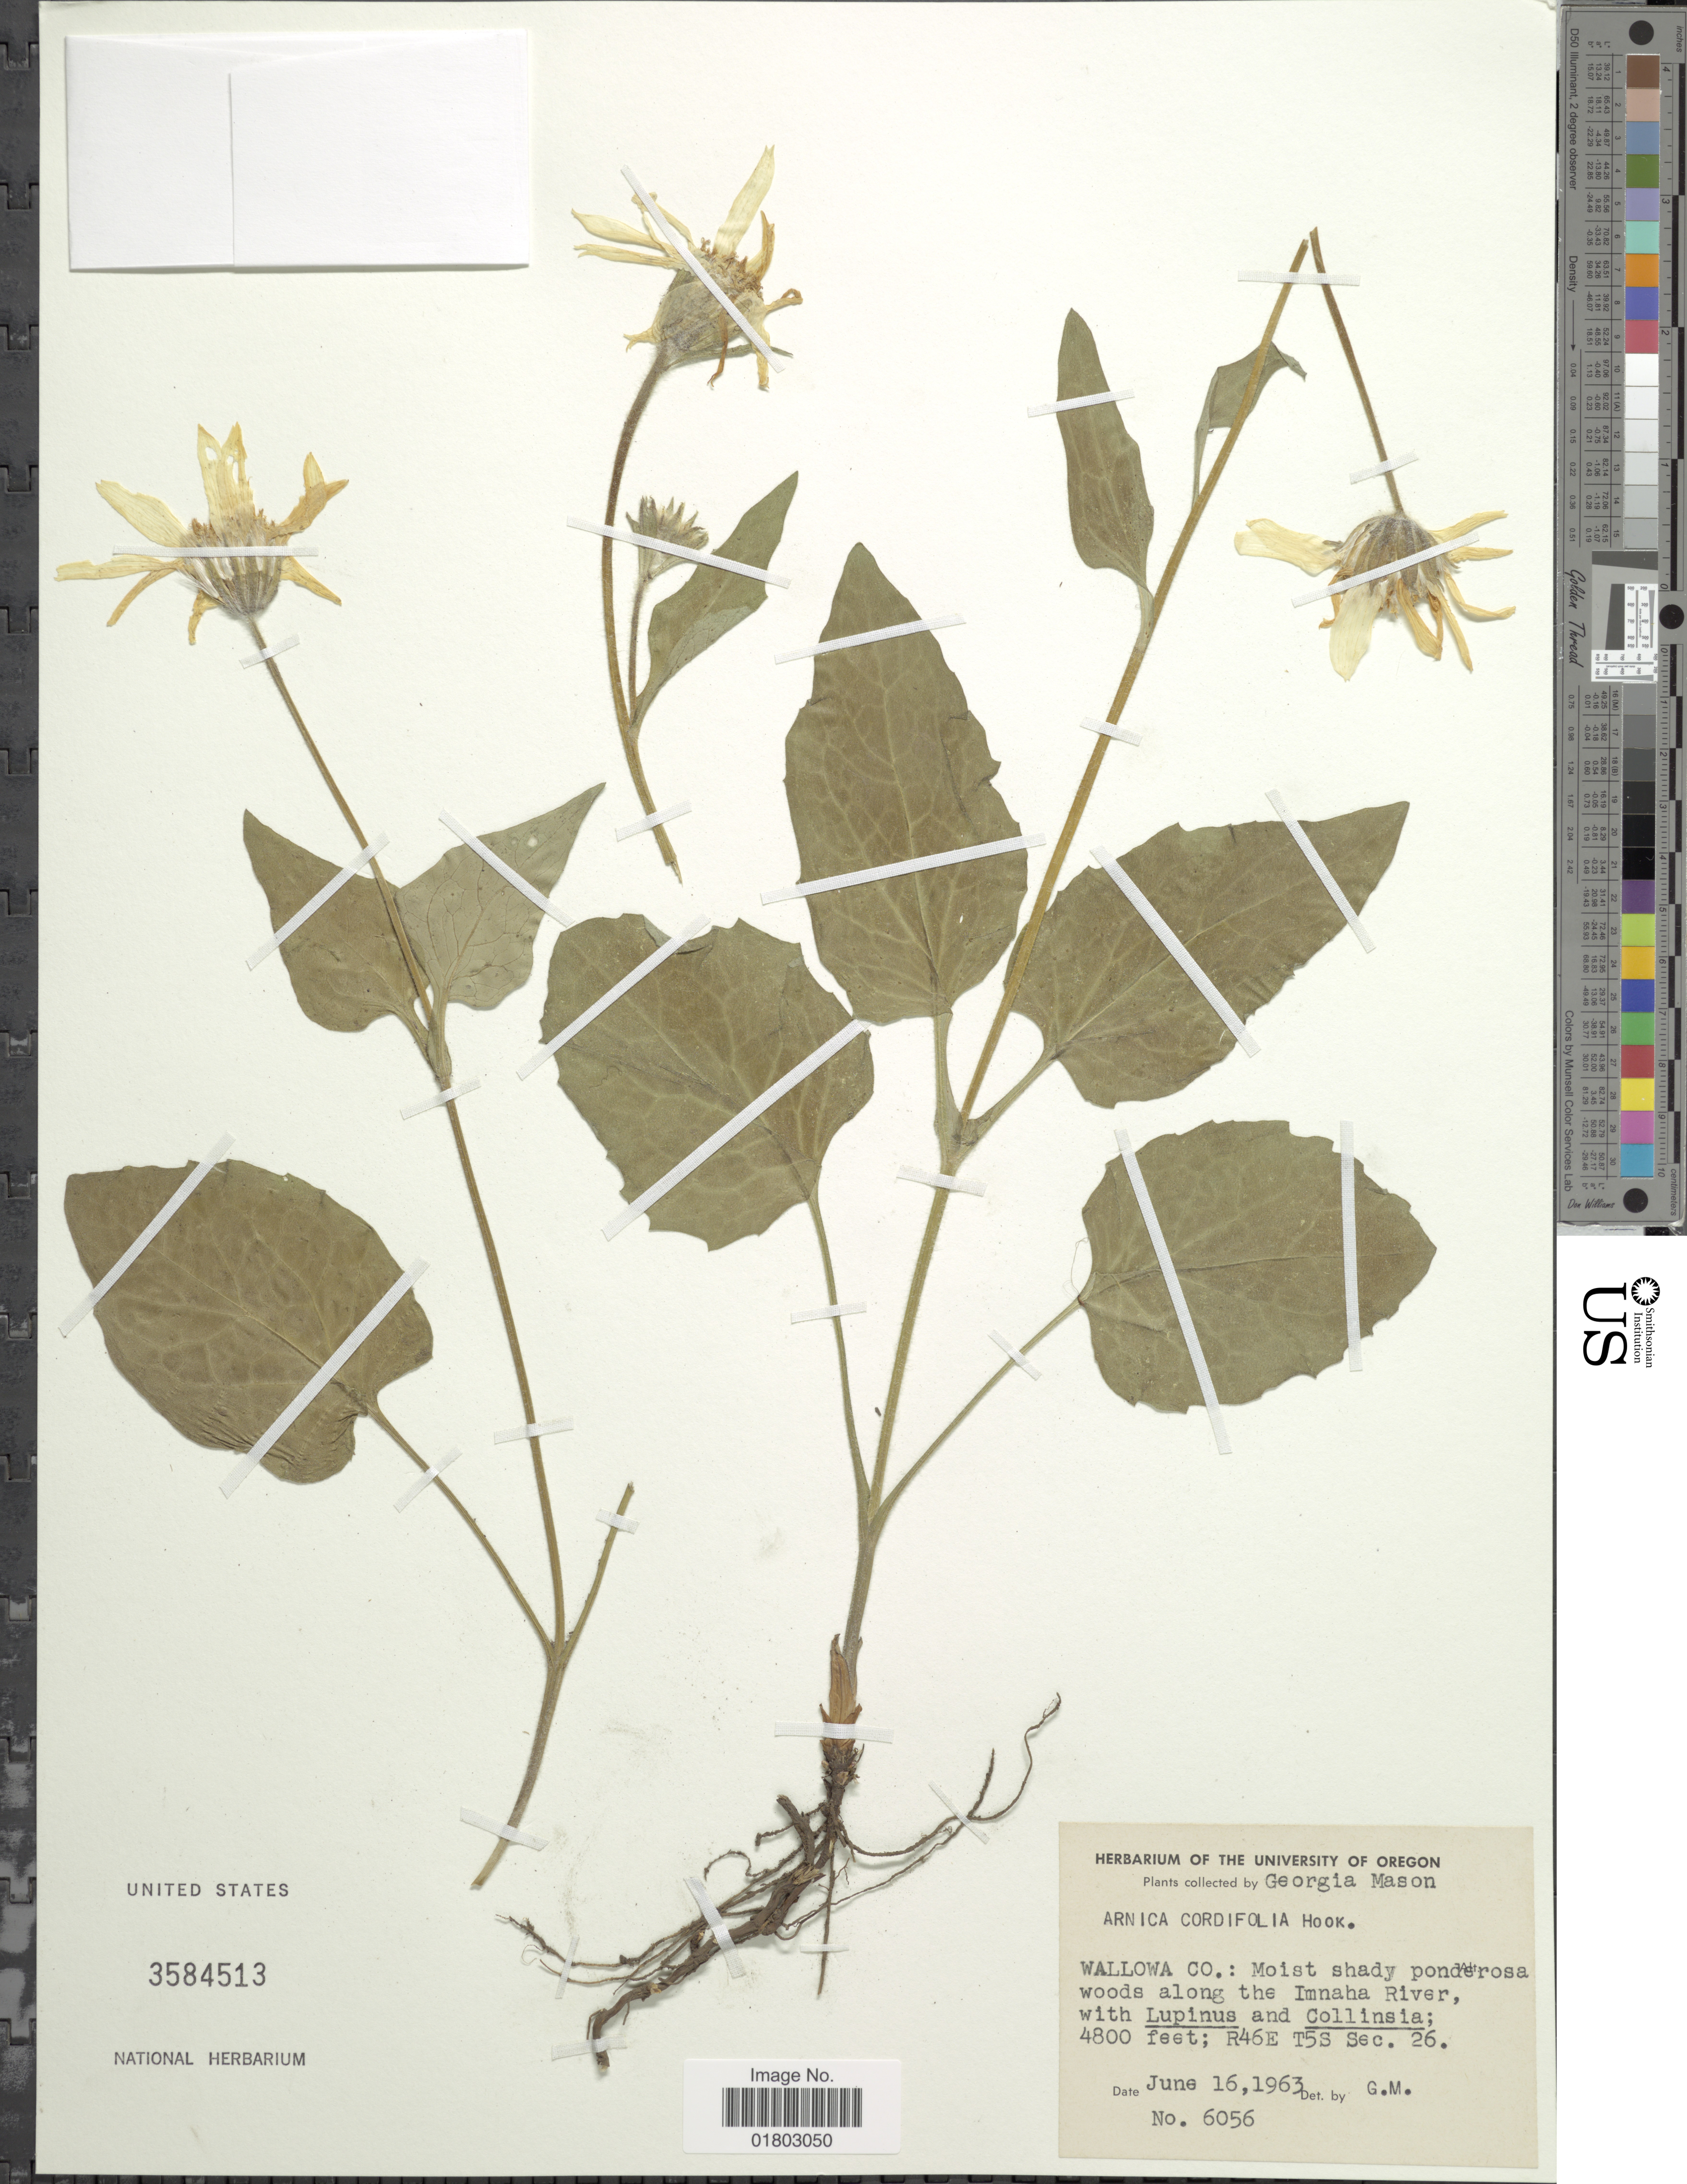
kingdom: Plantae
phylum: Tracheophyta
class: Magnoliopsida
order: Asterales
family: Asteraceae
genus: Arnica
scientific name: Arnica cordifolia subsp. genuina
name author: Maguire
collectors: G. Mason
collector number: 6056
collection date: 1963-06-16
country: United States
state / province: Oregon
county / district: Wallowa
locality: Wallowa Co: Moist shady ponderosa woods along the Imnaha River, R46E T5S Sec. 26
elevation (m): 1463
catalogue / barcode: US 3584513